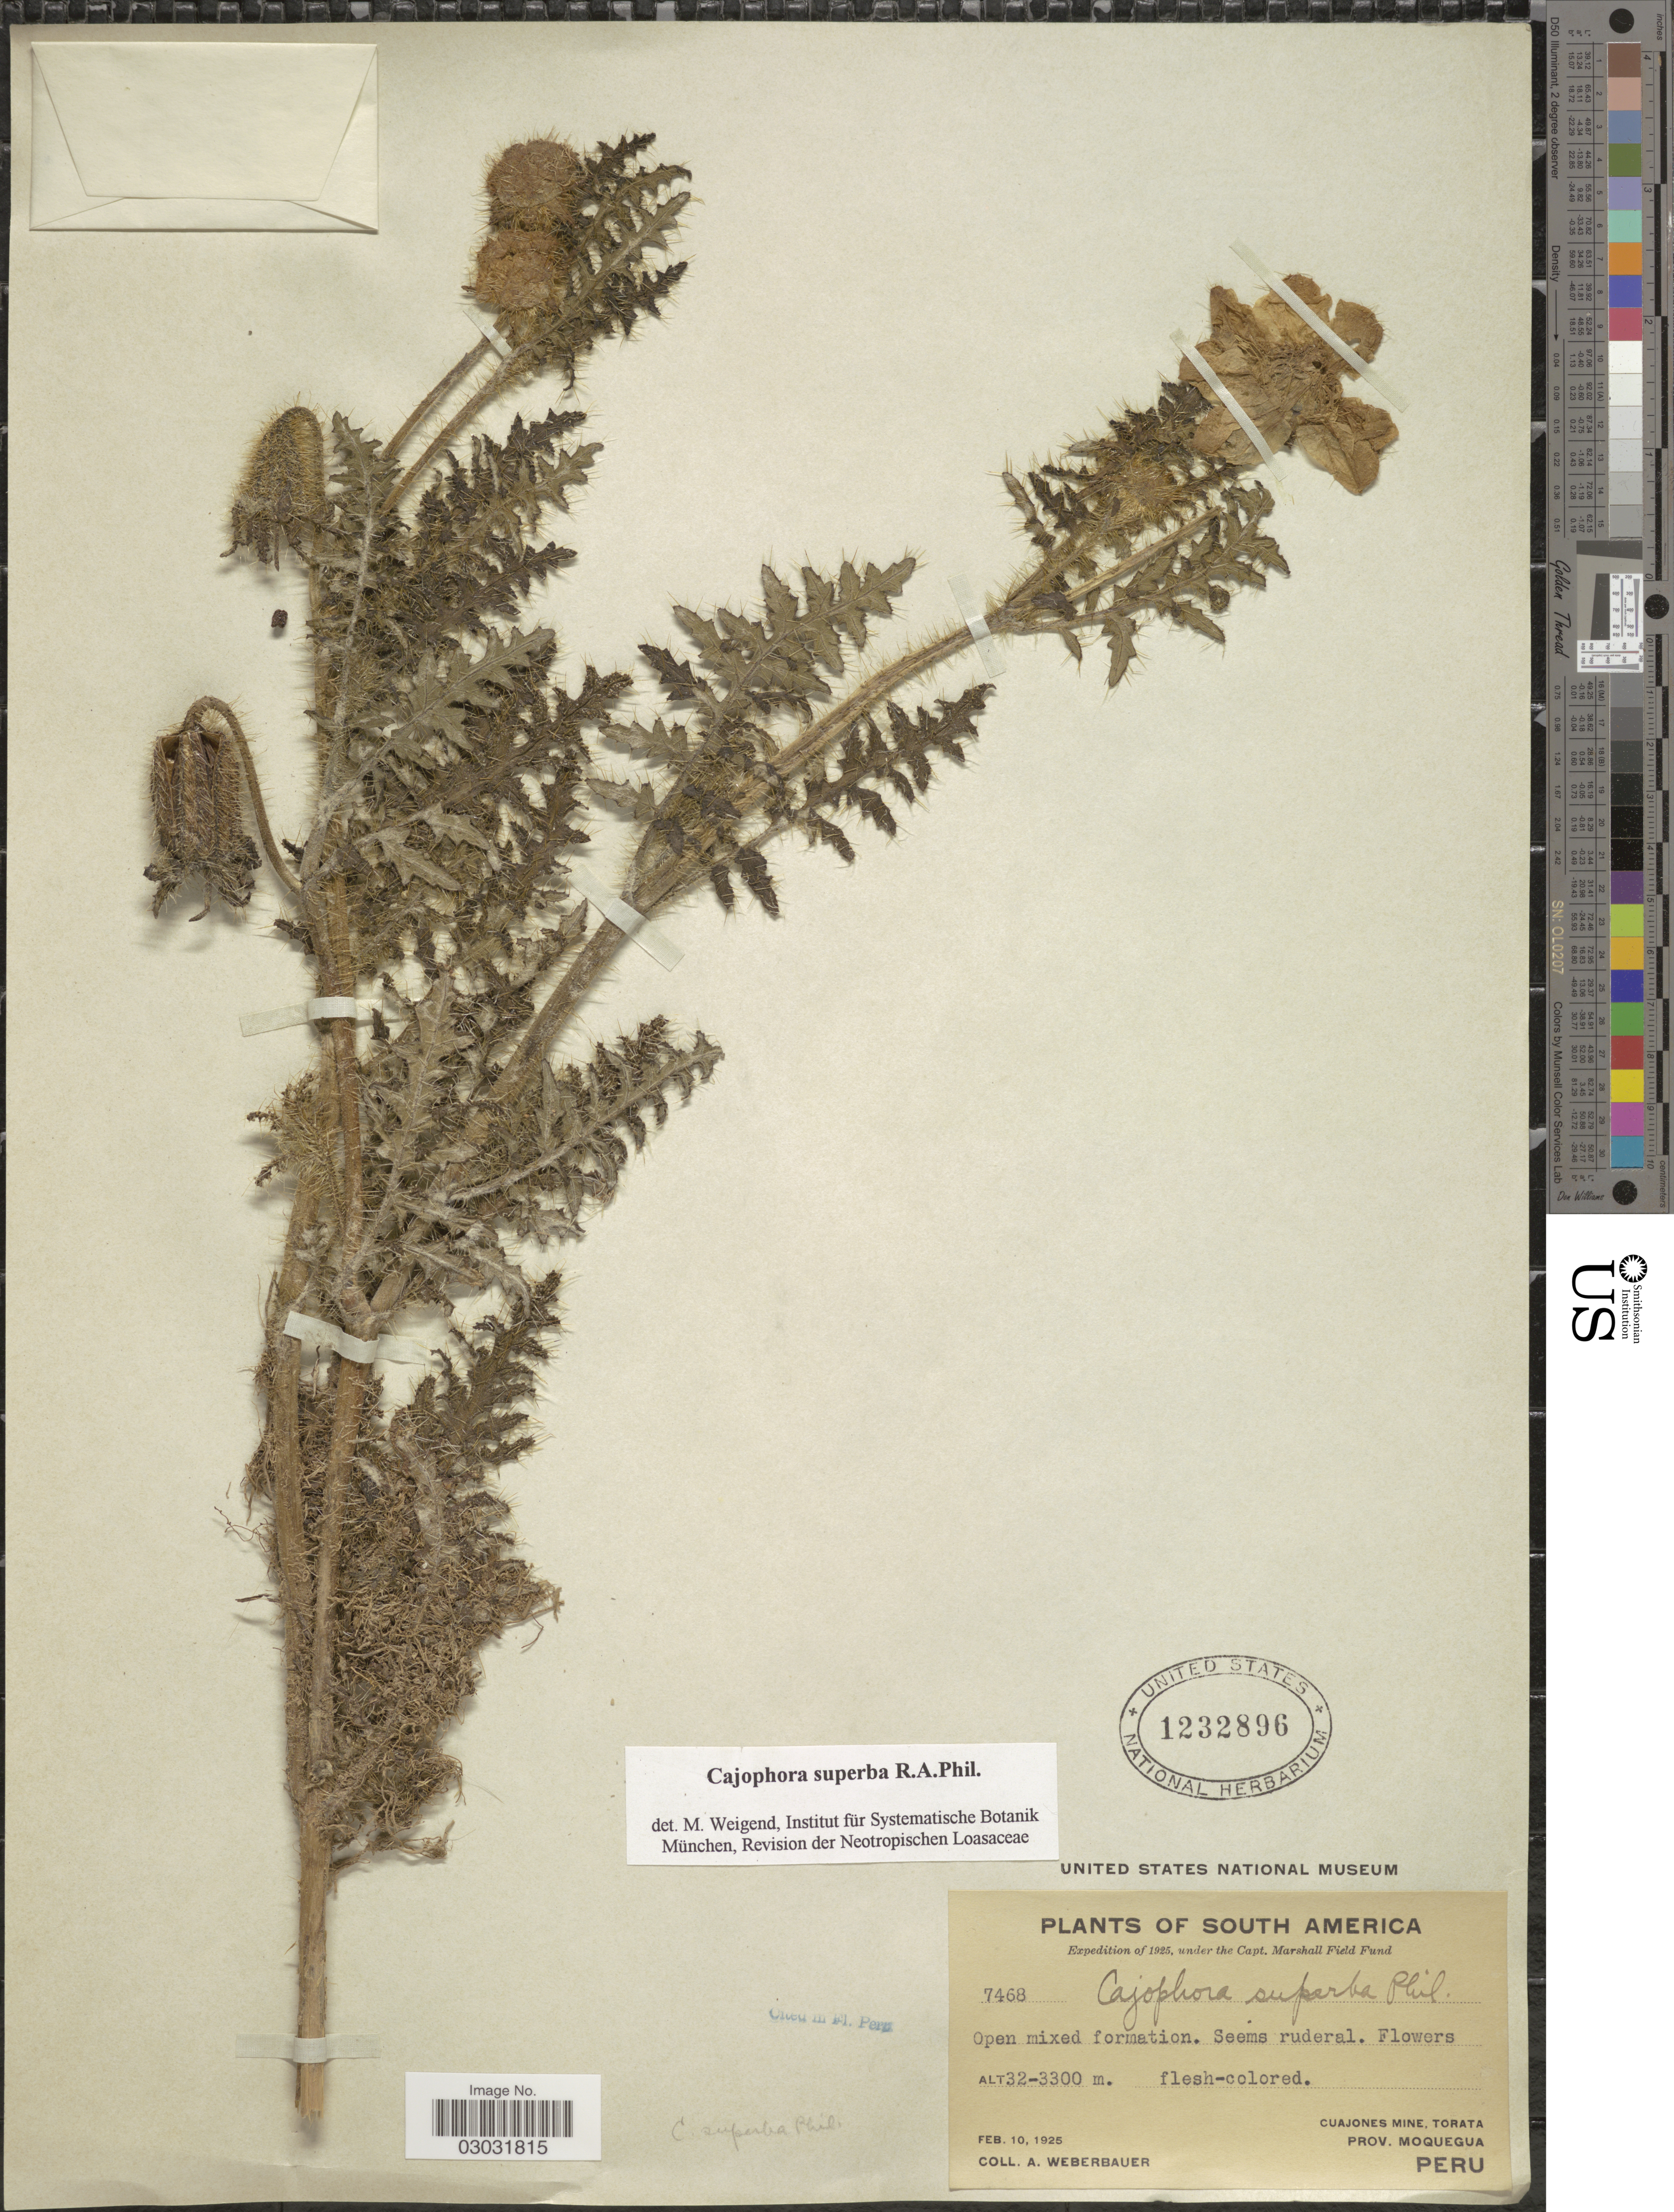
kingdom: Plantae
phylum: Tracheophyta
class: Magnoliopsida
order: Cornales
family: Loasaceae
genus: Caiophora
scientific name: Caiophora superba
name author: Phil.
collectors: A. Weberbauer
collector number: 7468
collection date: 1925-02-10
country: Peru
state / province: Moquegua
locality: Cuajones Mine, Torata.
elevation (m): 3200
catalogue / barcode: US 1232896